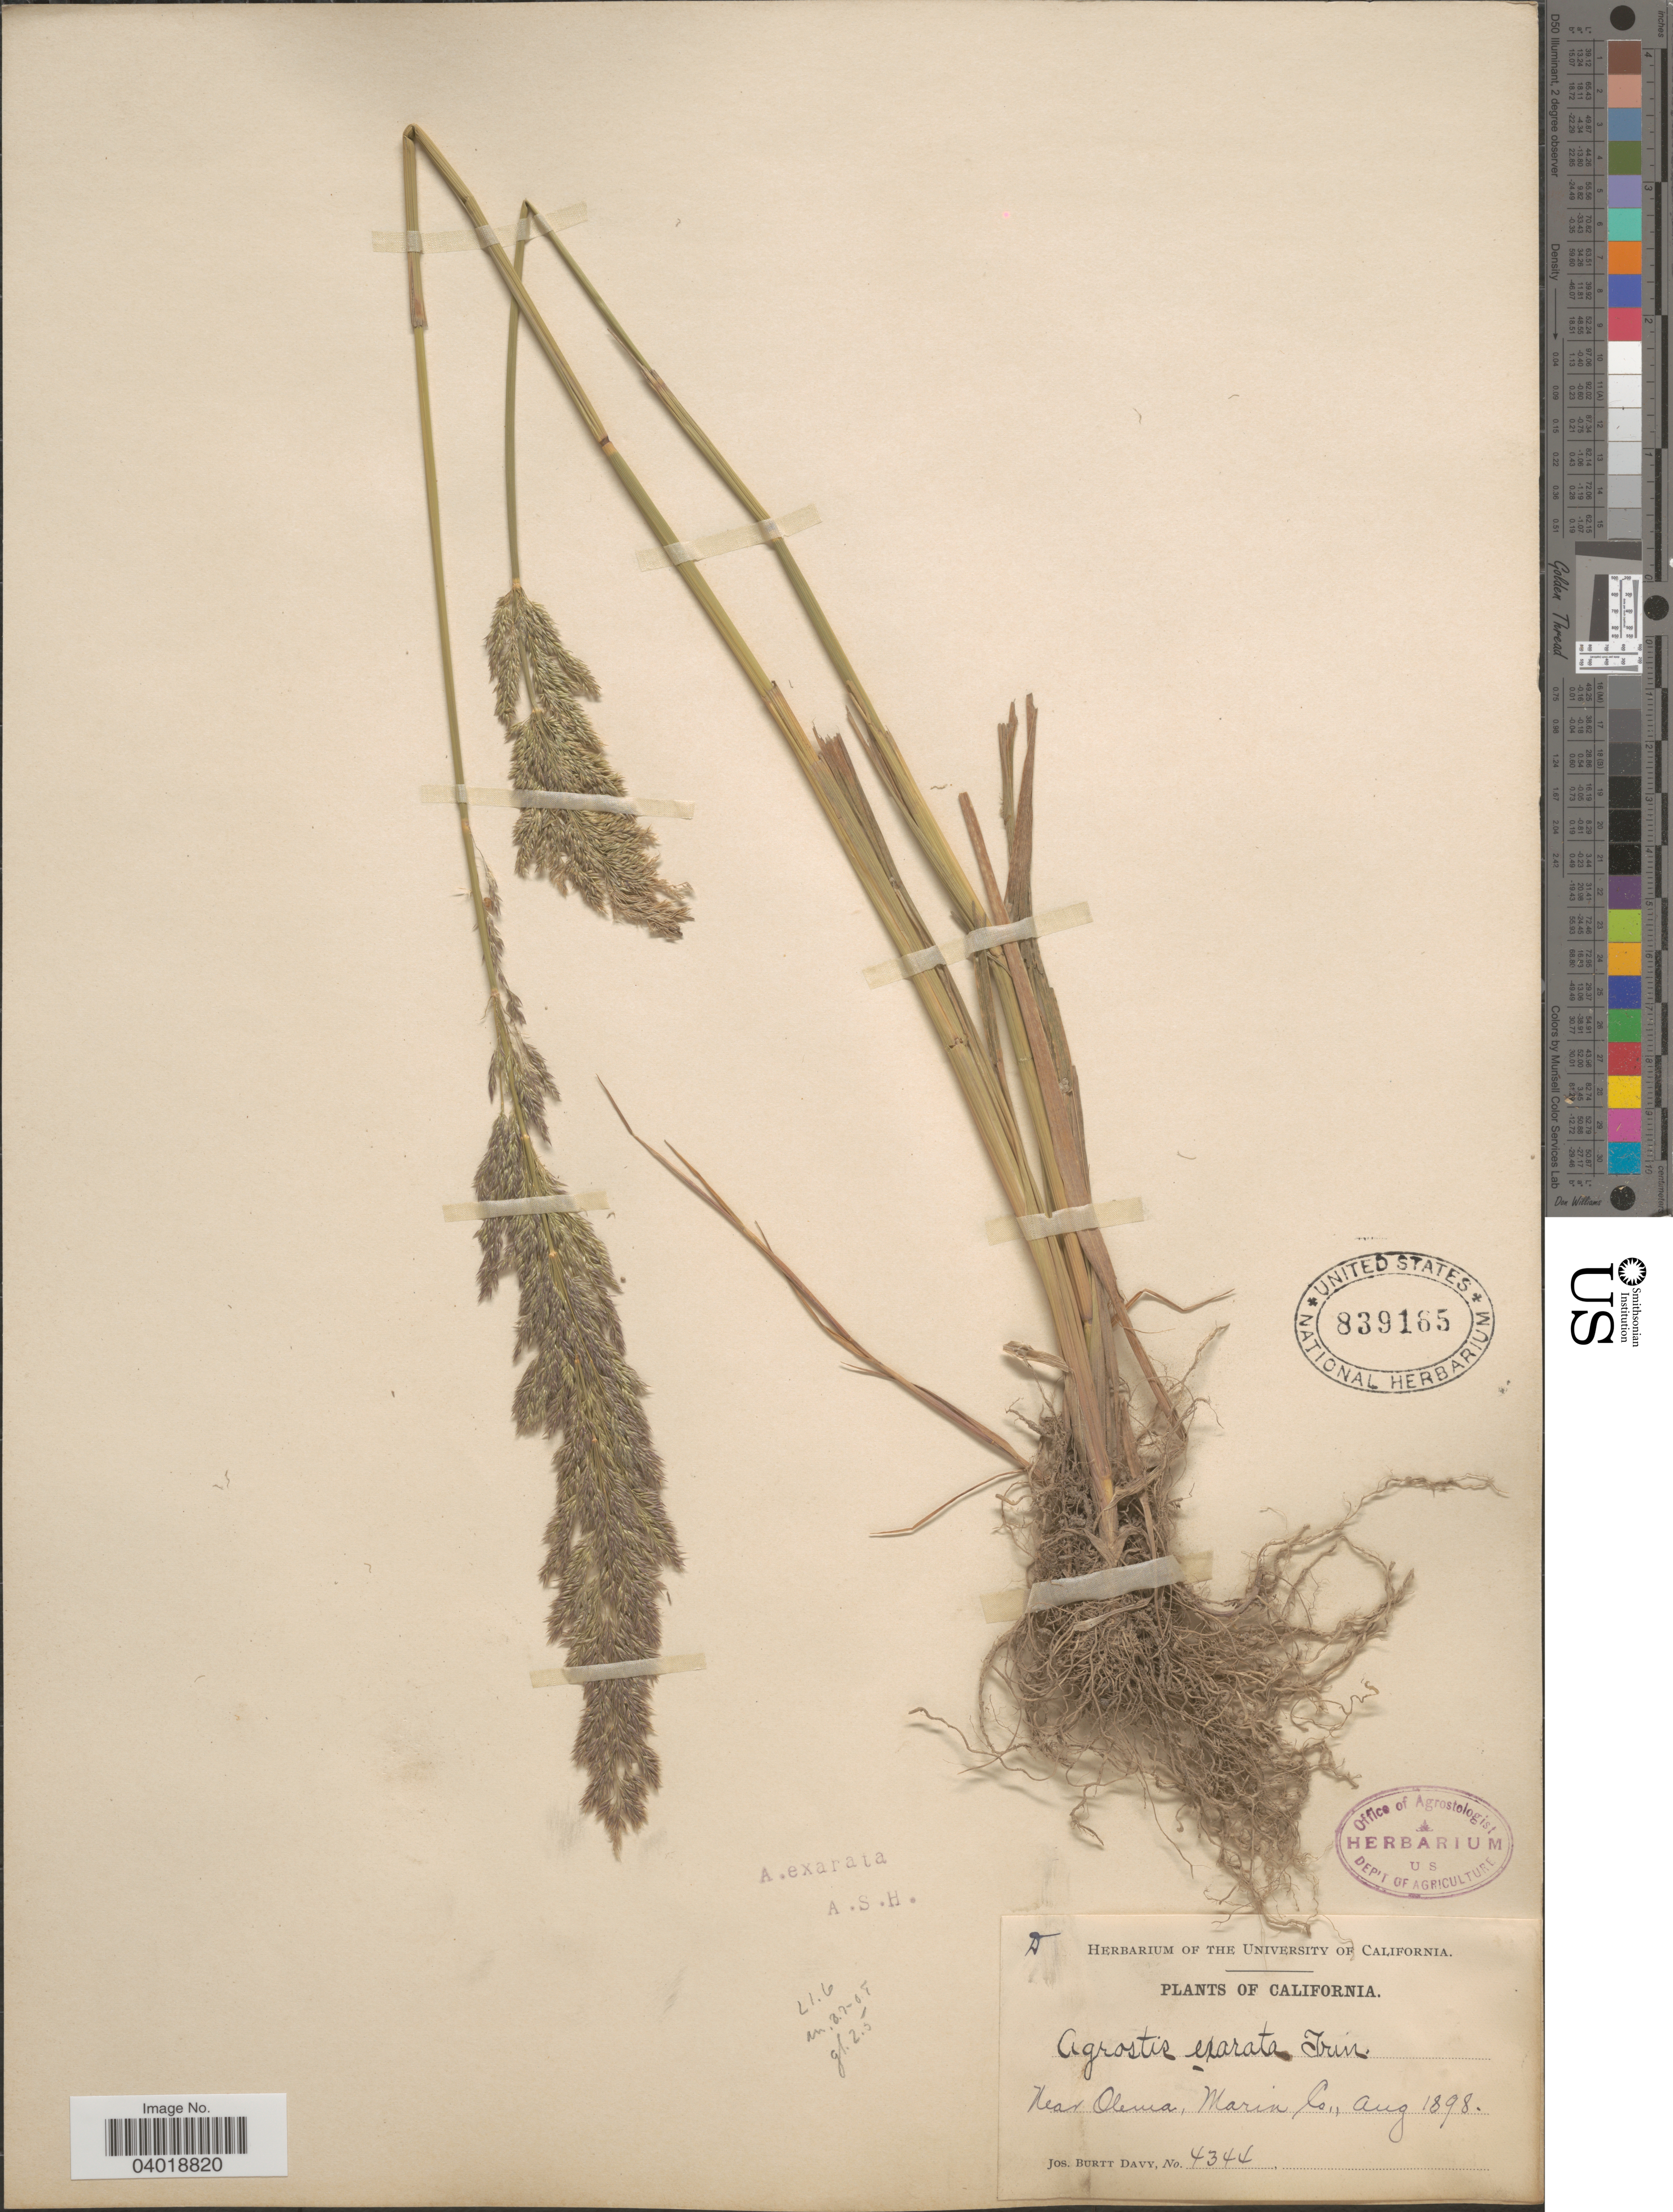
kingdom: Plantae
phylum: Tracheophyta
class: Liliopsida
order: Poales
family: Poaceae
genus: Agrostis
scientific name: Agrostis exarata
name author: Trin.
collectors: J. Burtt Davy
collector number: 4344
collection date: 1898-08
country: United States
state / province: California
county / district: Marin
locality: Near Olema, Marin Co.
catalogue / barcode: US 839165